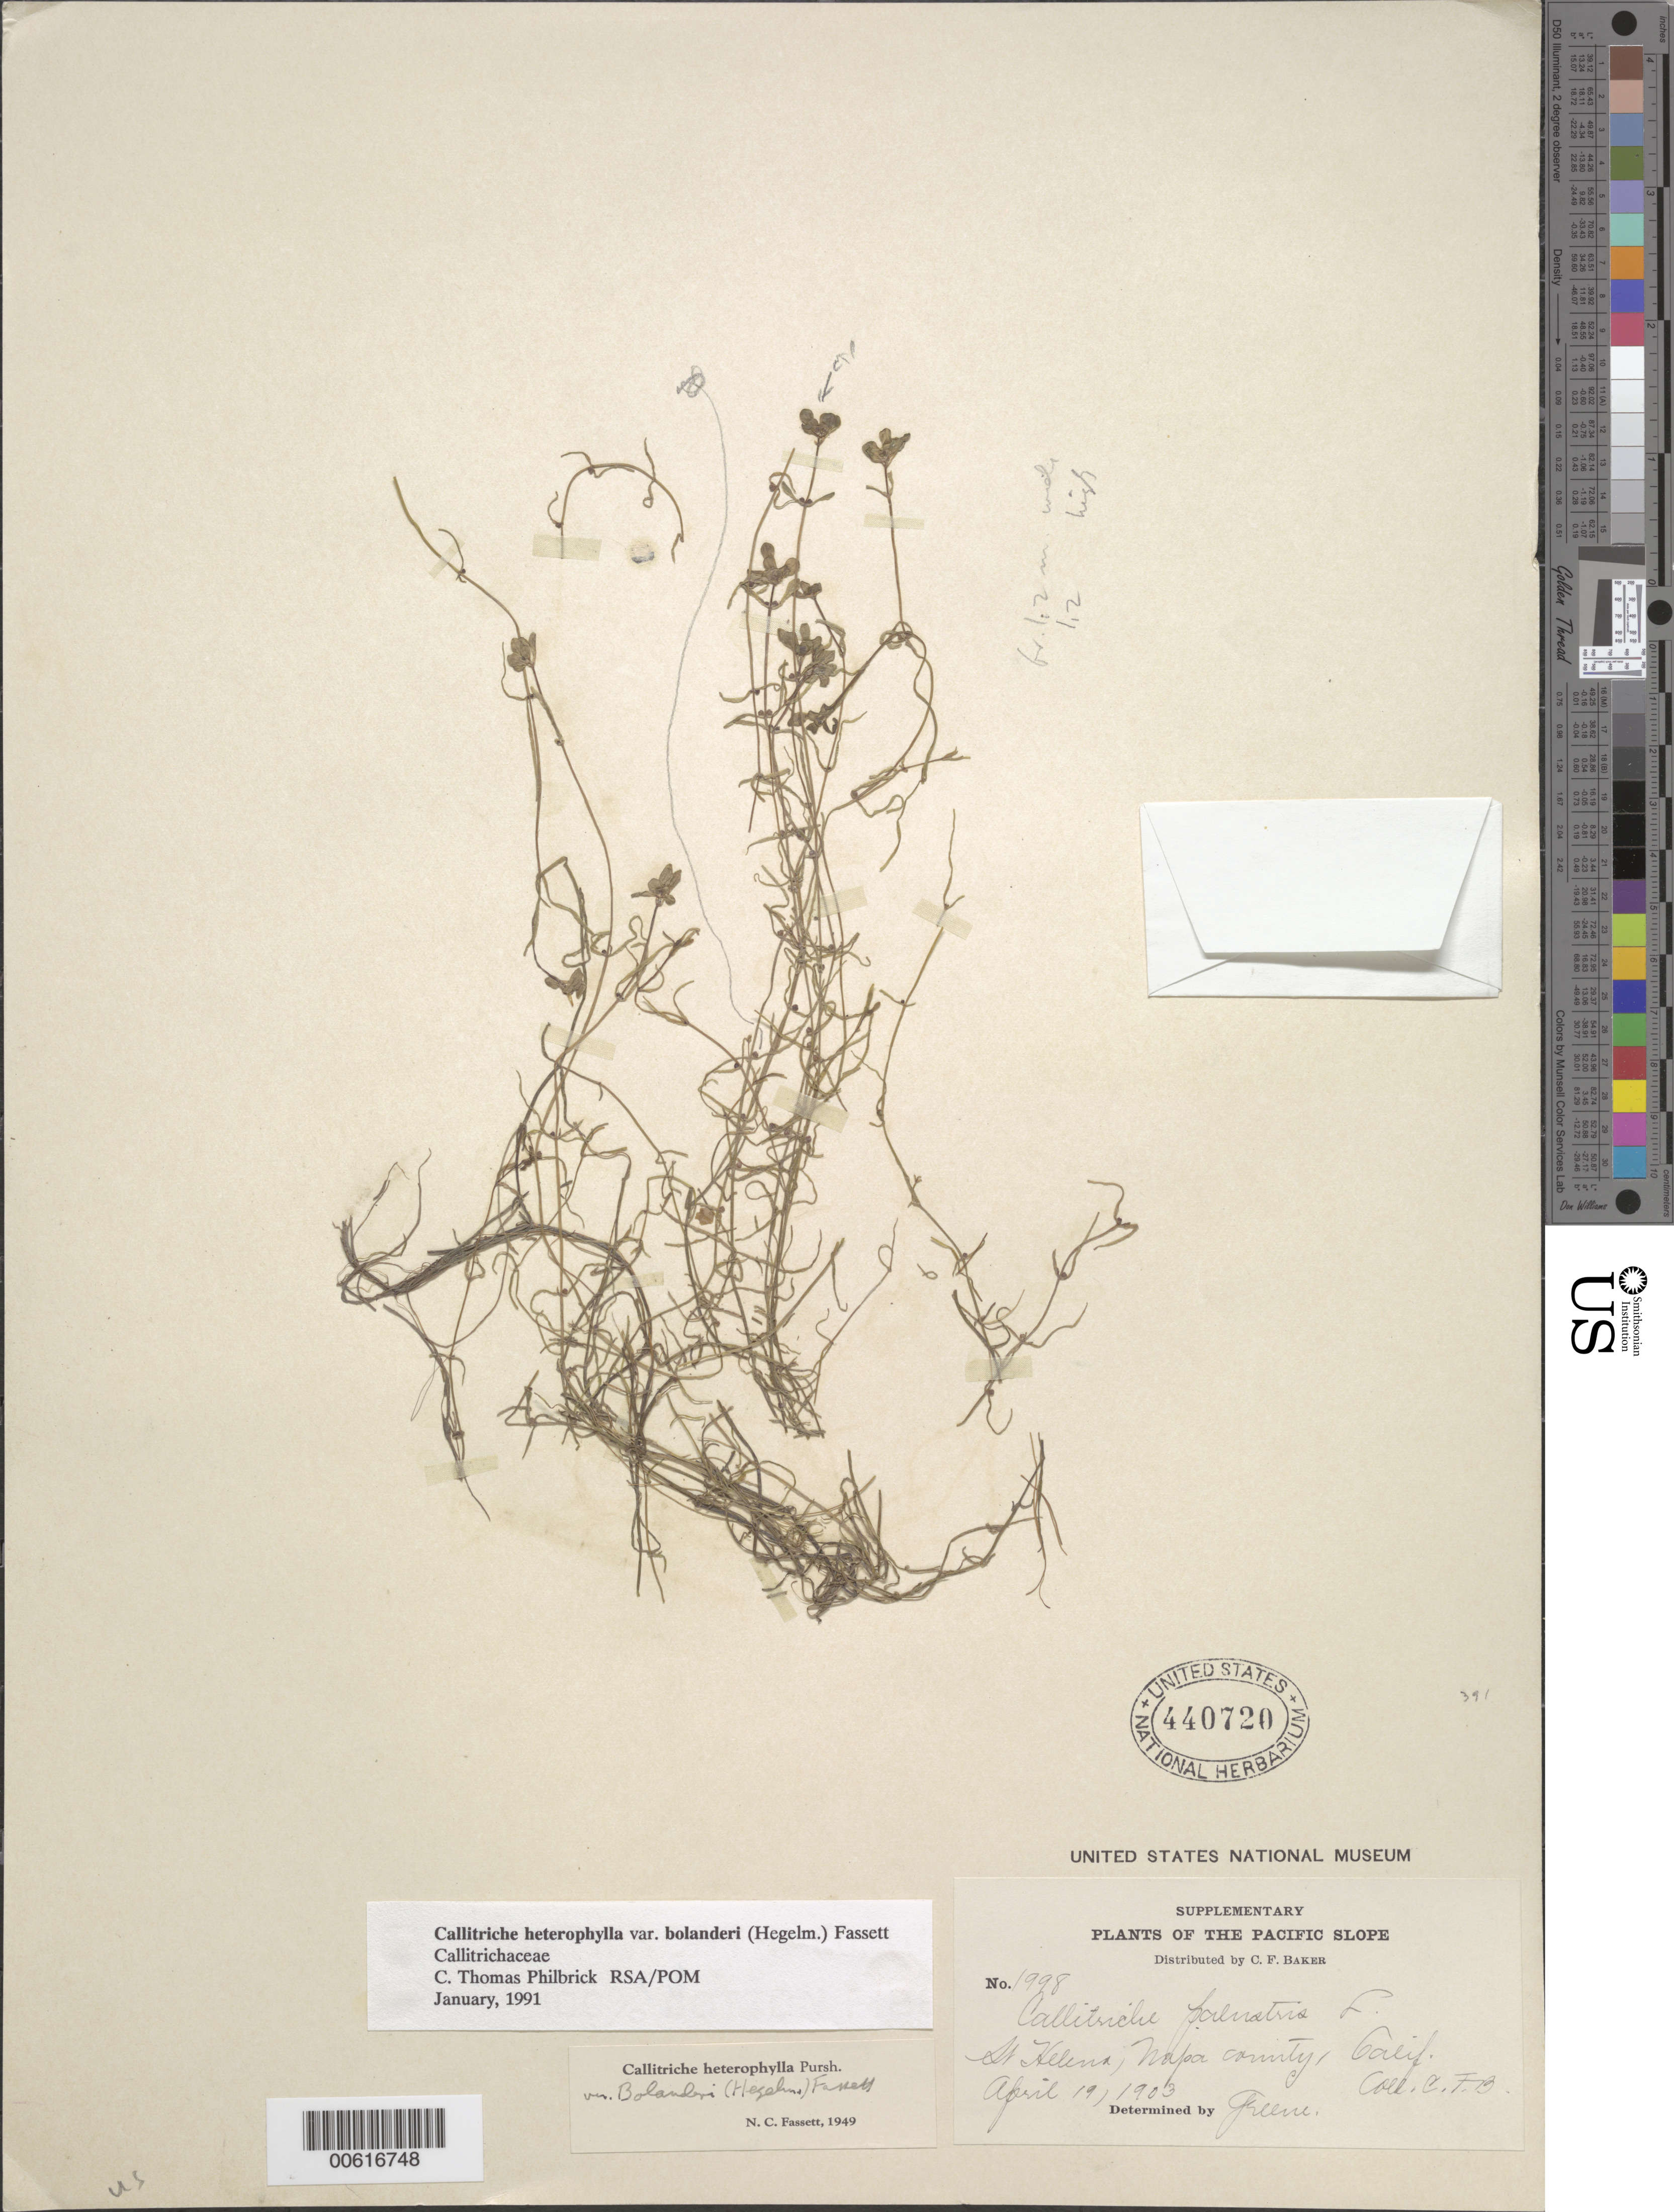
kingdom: Plantae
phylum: Tracheophyta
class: Magnoliopsida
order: Lamiales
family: Plantaginaceae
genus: Callitriche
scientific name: Callitriche heterophylla var. bolanderi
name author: (Hegelm.) Fassett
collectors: C. F. Baker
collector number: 1998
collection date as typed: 19 Apr 1903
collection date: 1903-04-19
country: United States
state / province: California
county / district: Napa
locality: St. Helena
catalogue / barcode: US 440720